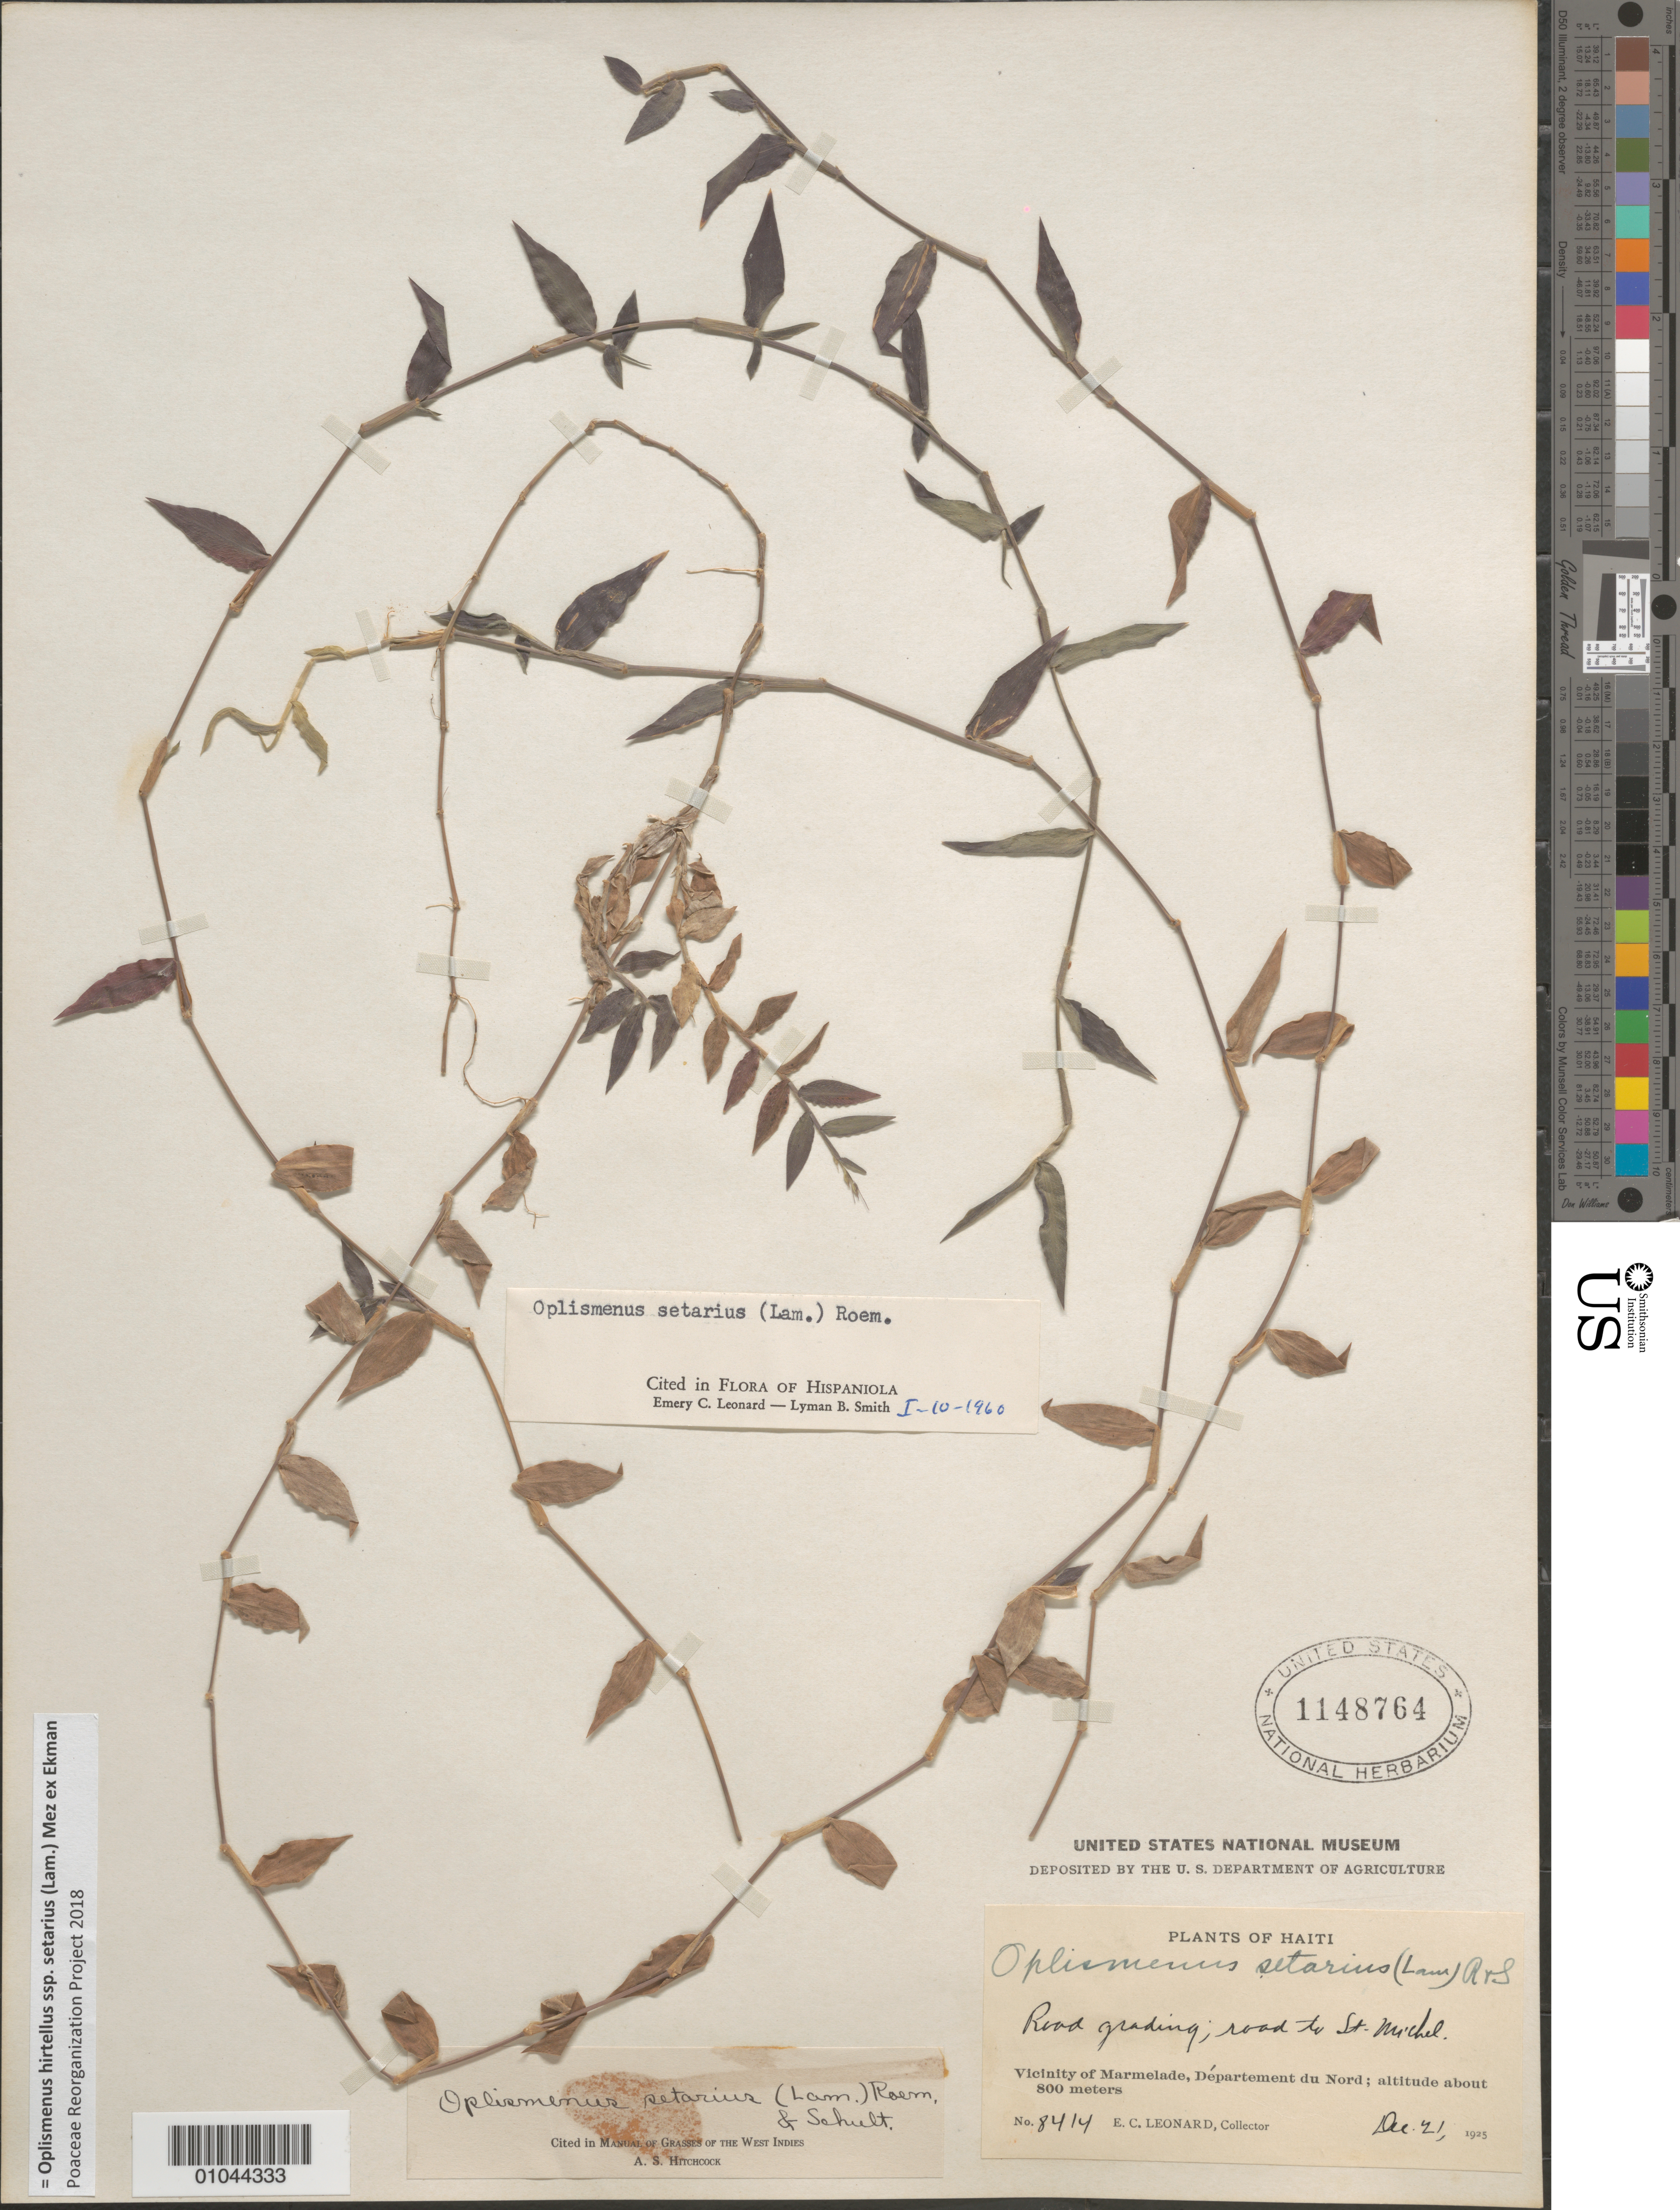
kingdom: Plantae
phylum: Tracheophyta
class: Liliopsida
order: Poales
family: Poaceae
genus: Oplismenus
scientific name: Oplismenus hirtellus subsp. setarius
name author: (Lam.) Mez ex Ekman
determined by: Poaceae Reorganization Project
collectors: E. C. Leonard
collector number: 8414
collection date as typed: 21 Dec 1925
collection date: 1925-12-21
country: Haiti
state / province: Nord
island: Hispaniola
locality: Vicinity of Marmelade, road to St. Michel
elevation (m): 800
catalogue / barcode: US 1148764